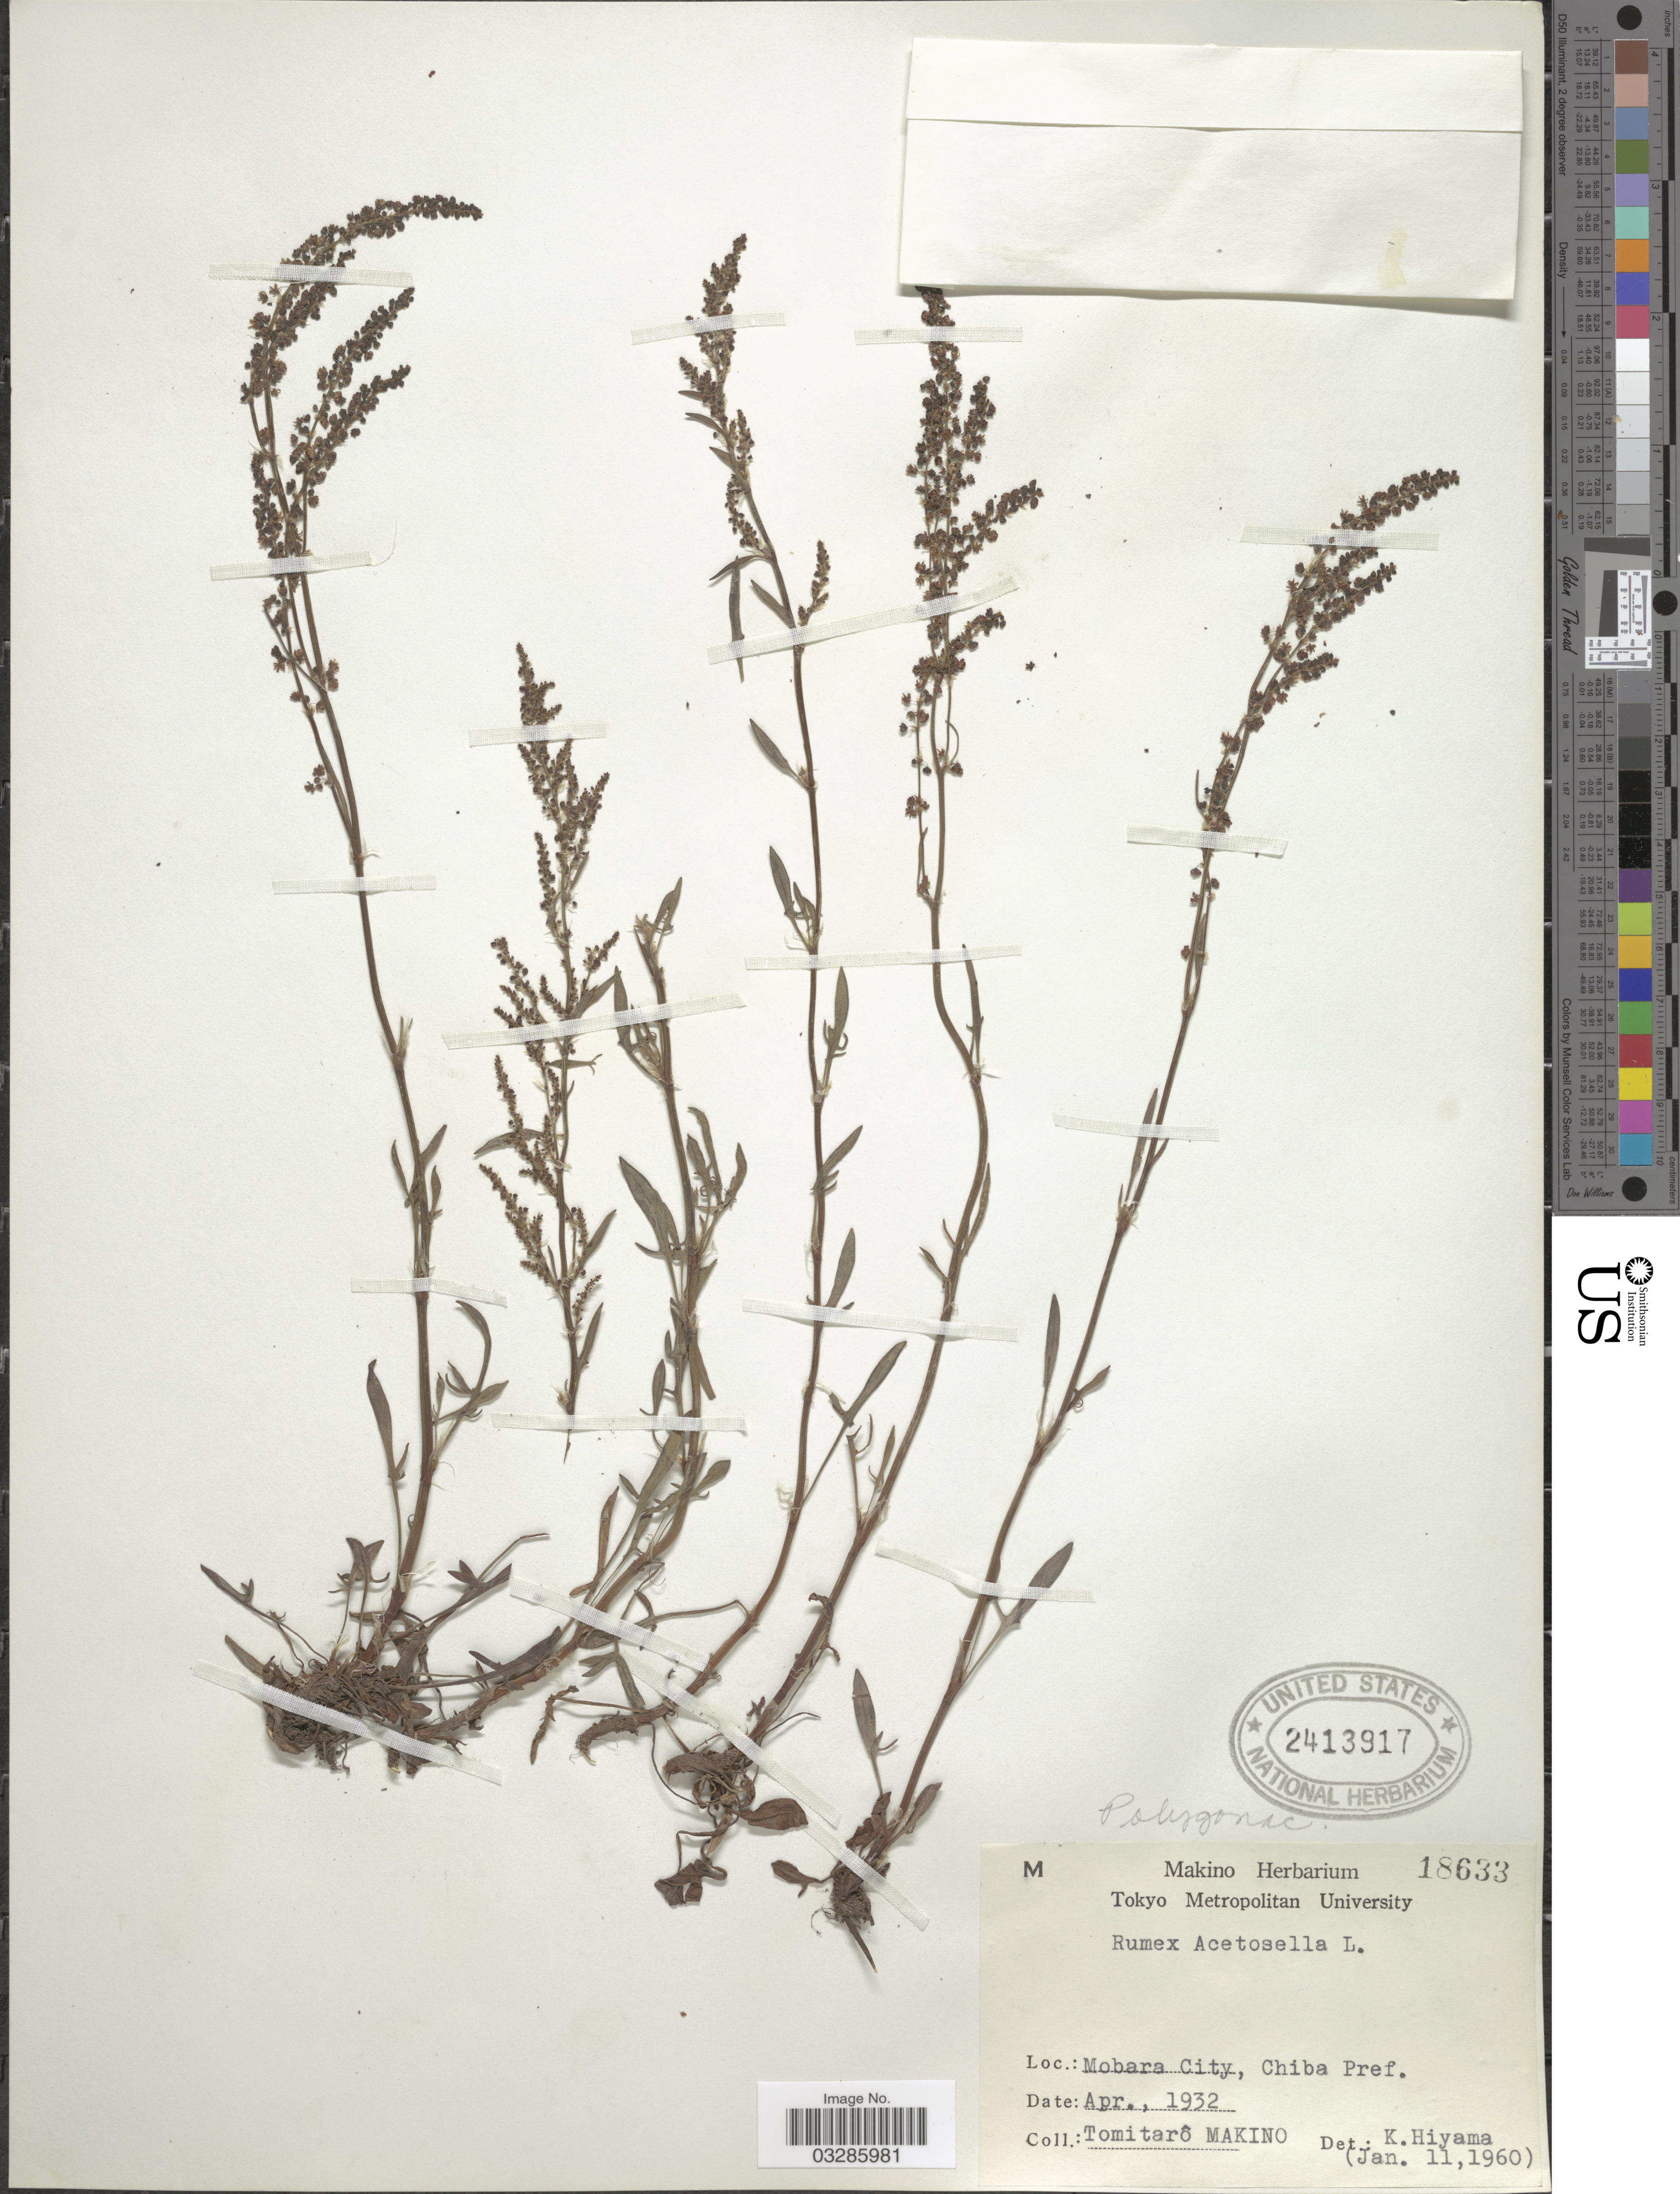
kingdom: Plantae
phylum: Tracheophyta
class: Magnoliopsida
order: Caryophyllales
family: Polygonaceae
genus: Rumex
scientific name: Rumex acetosella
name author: L.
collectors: T. Makino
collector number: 18633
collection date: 1932-04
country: Japan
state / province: Tiba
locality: Mobara City, Chiba Pref.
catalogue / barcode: US 2413917